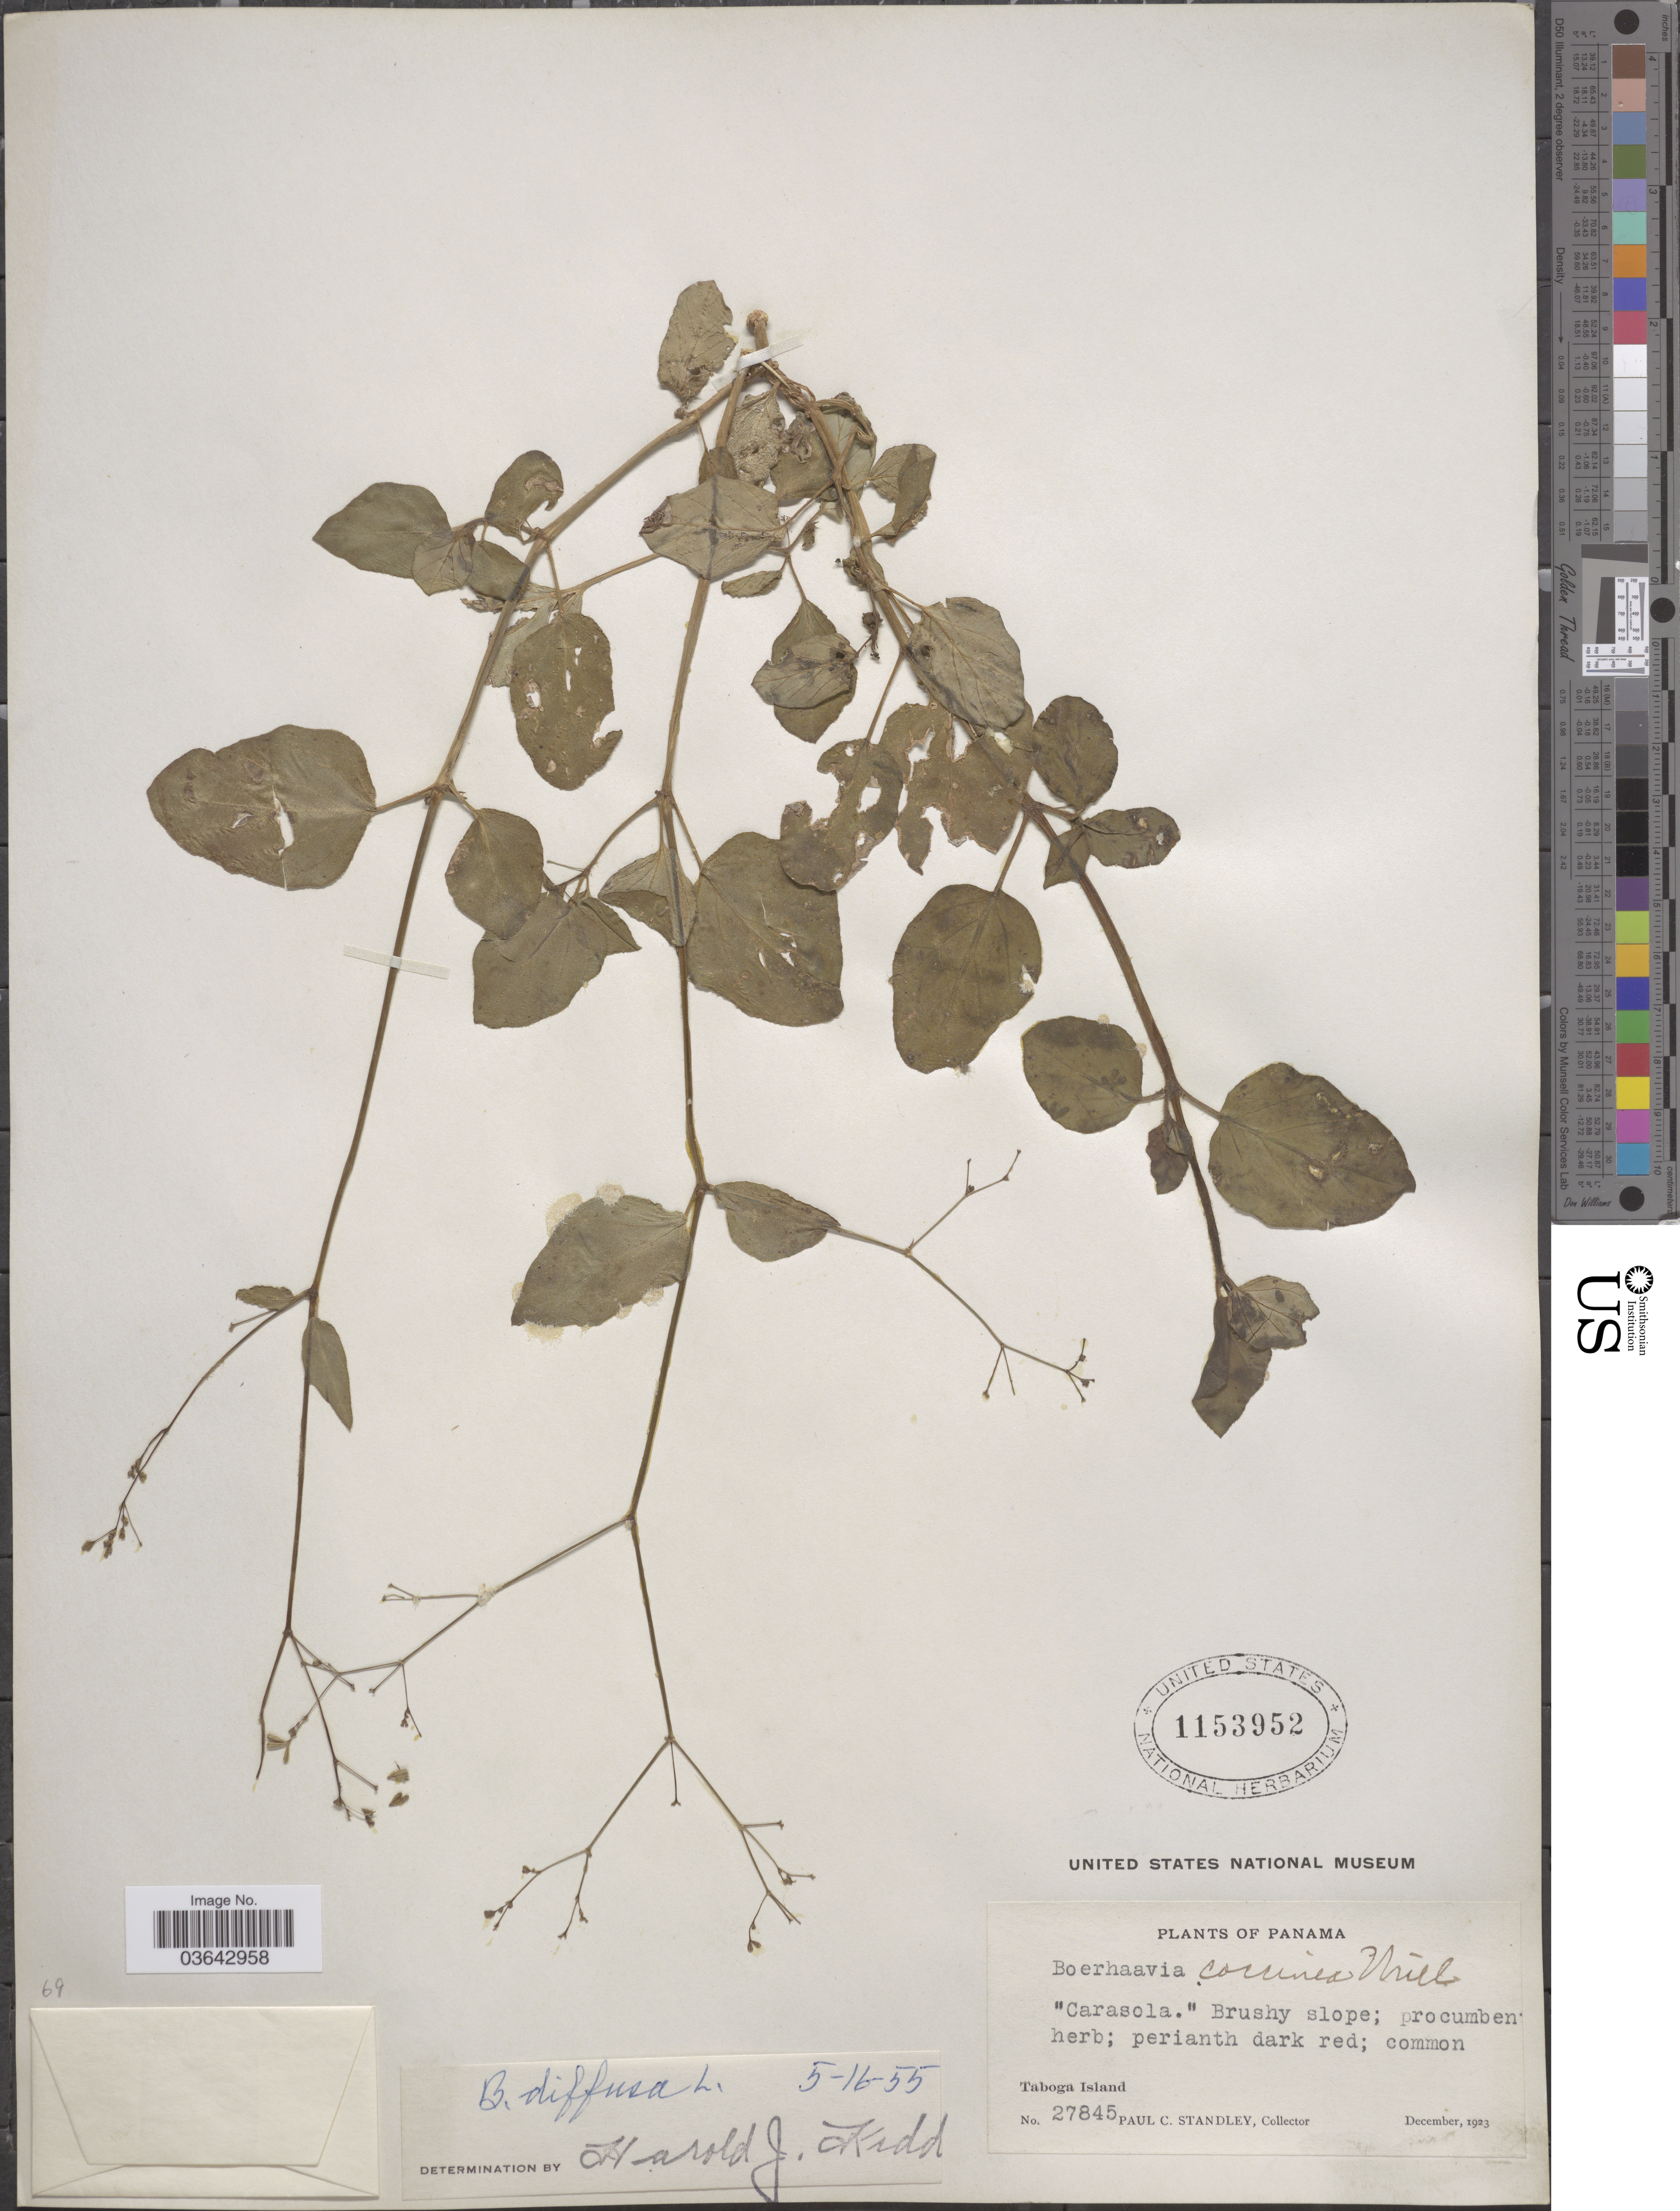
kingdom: Plantae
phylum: Tracheophyta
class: Magnoliopsida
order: Caryophyllales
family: Nyctaginaceae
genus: Boerhavia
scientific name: Boerhavia diffusa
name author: L.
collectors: P. C. Standley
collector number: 27845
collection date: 1923-12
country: Panama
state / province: Panamá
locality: Taboga Island.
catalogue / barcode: US 1153952